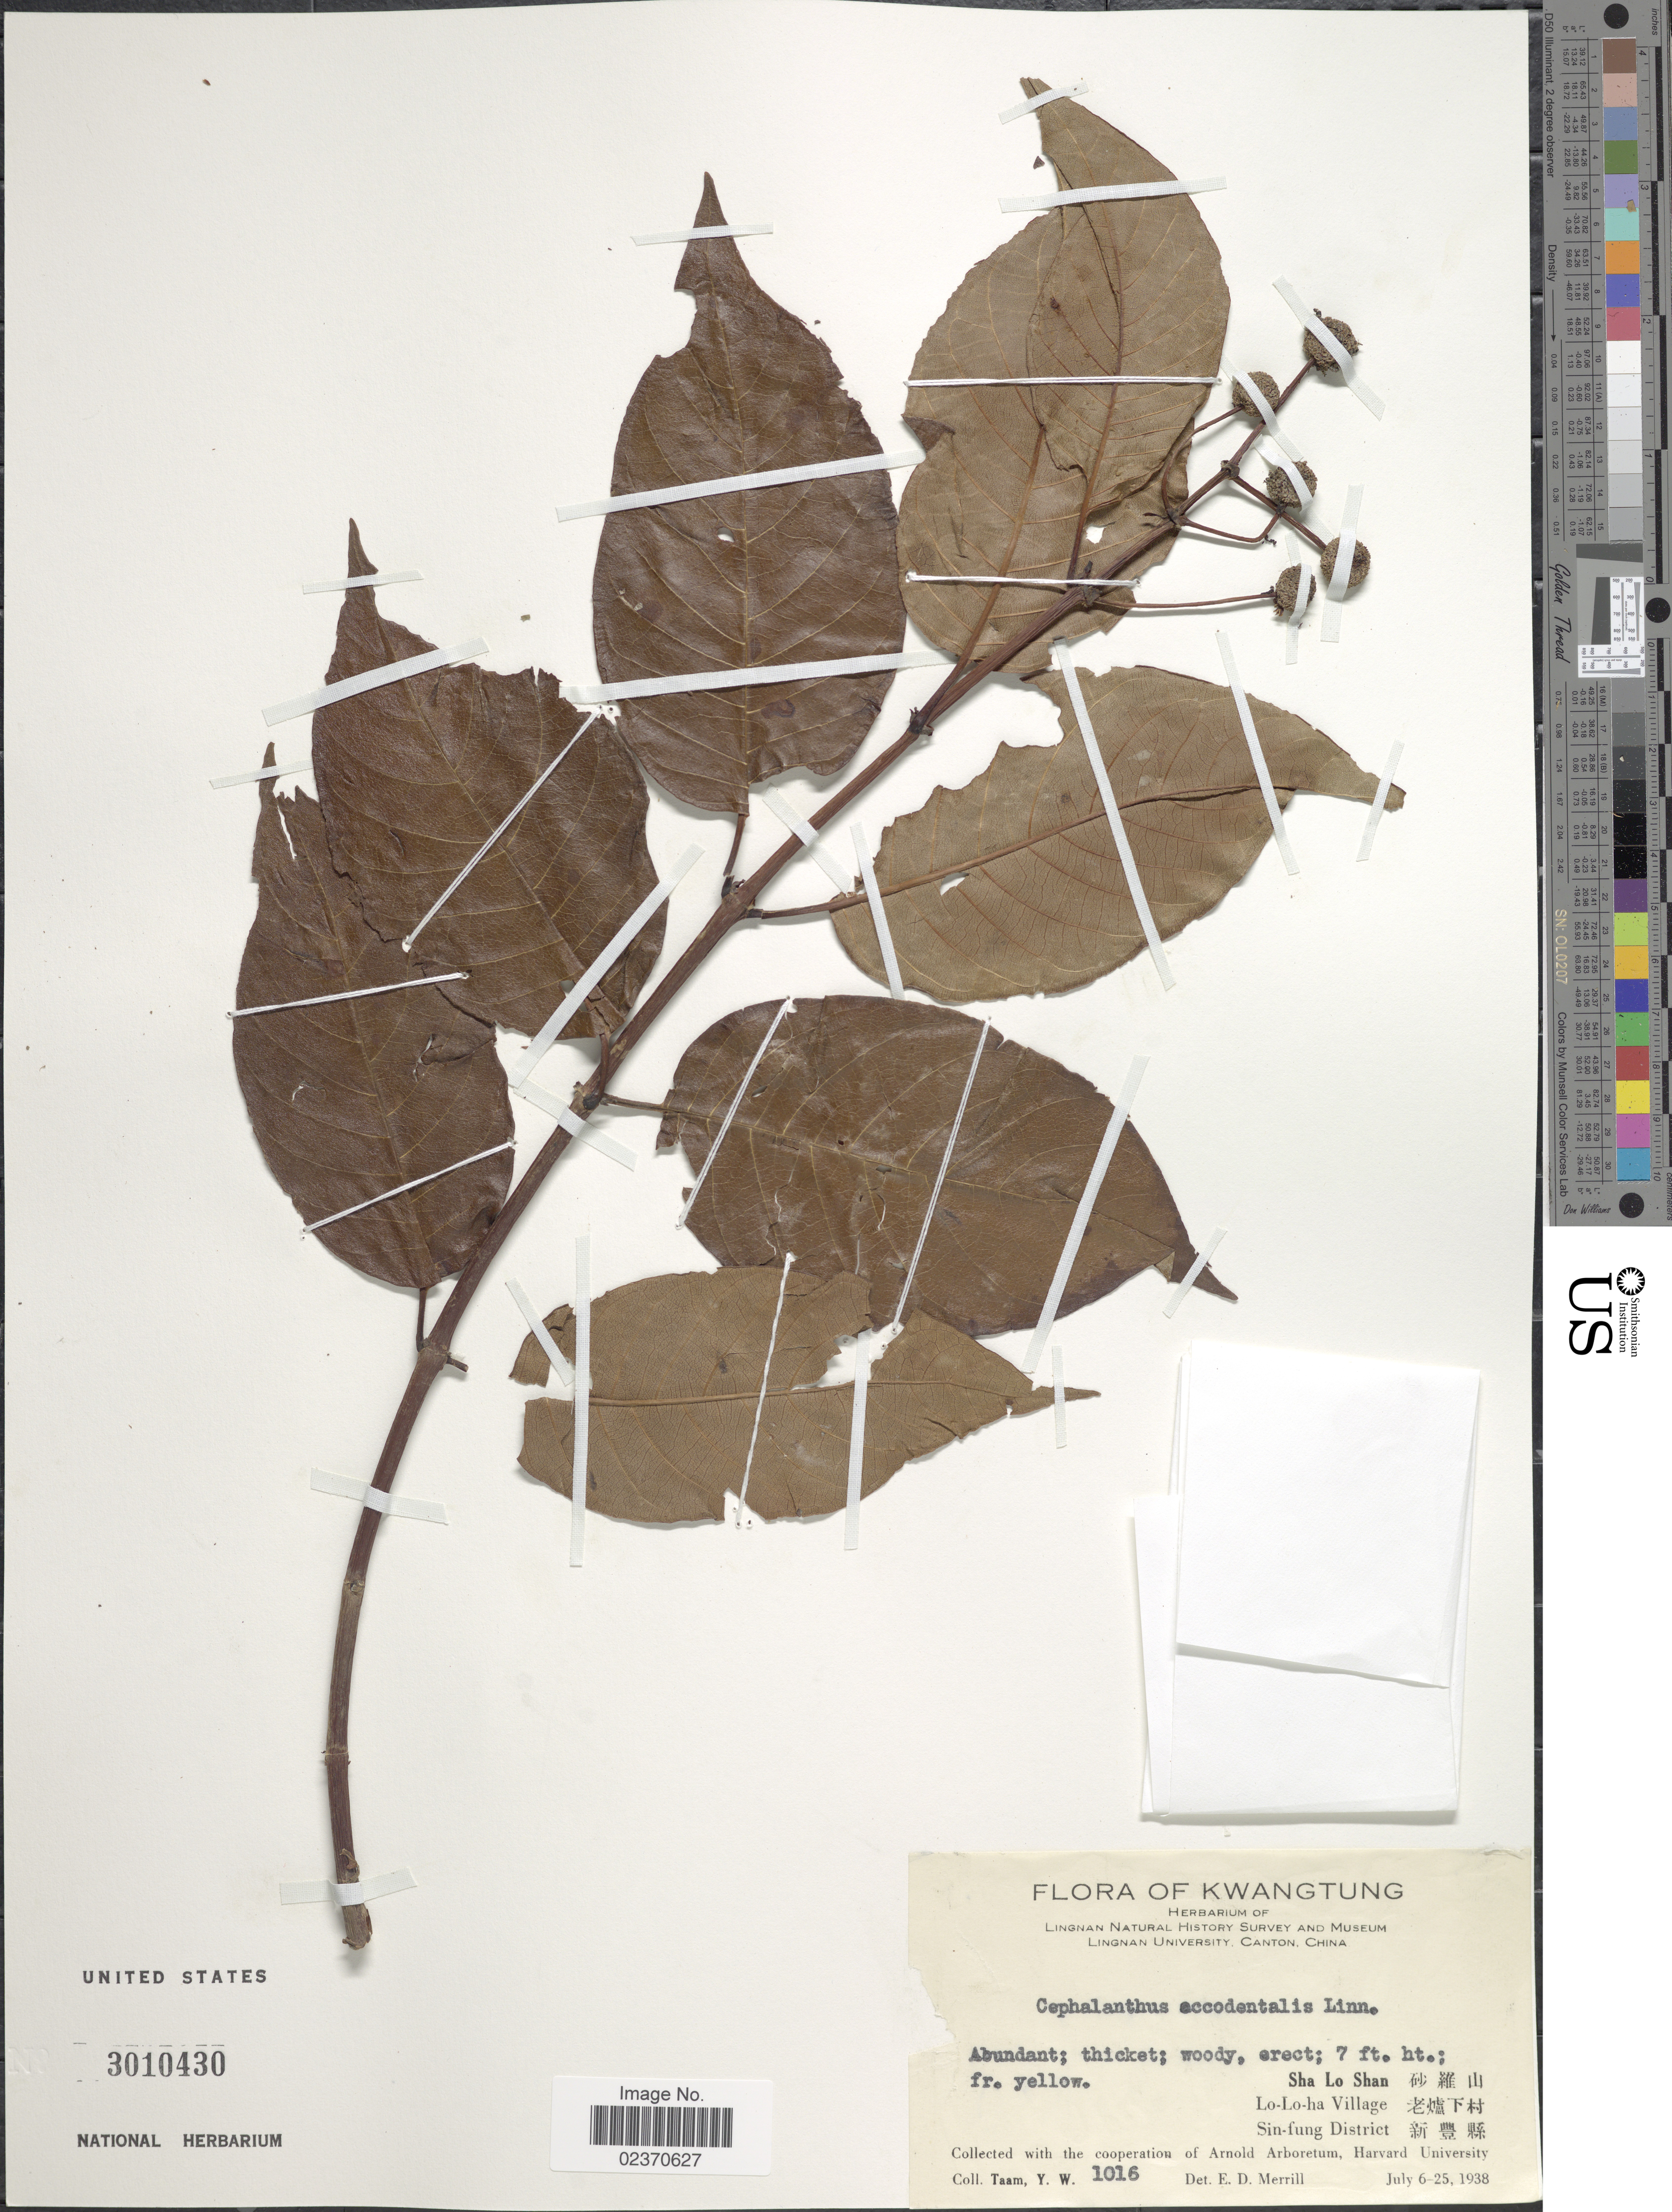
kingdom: Plantae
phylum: Tracheophyta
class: Magnoliopsida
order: Gentianales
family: Rubiaceae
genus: Cephalanthus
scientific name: Cephalanthus occidentalis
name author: L.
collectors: Y. W. Taam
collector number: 1016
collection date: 1938-07-06/1938-07-25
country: China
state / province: Guangdong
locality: Kwangtung, Sha Lo Shan, Lo-Lo-ha Village, Sin-fung District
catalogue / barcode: US 3010430